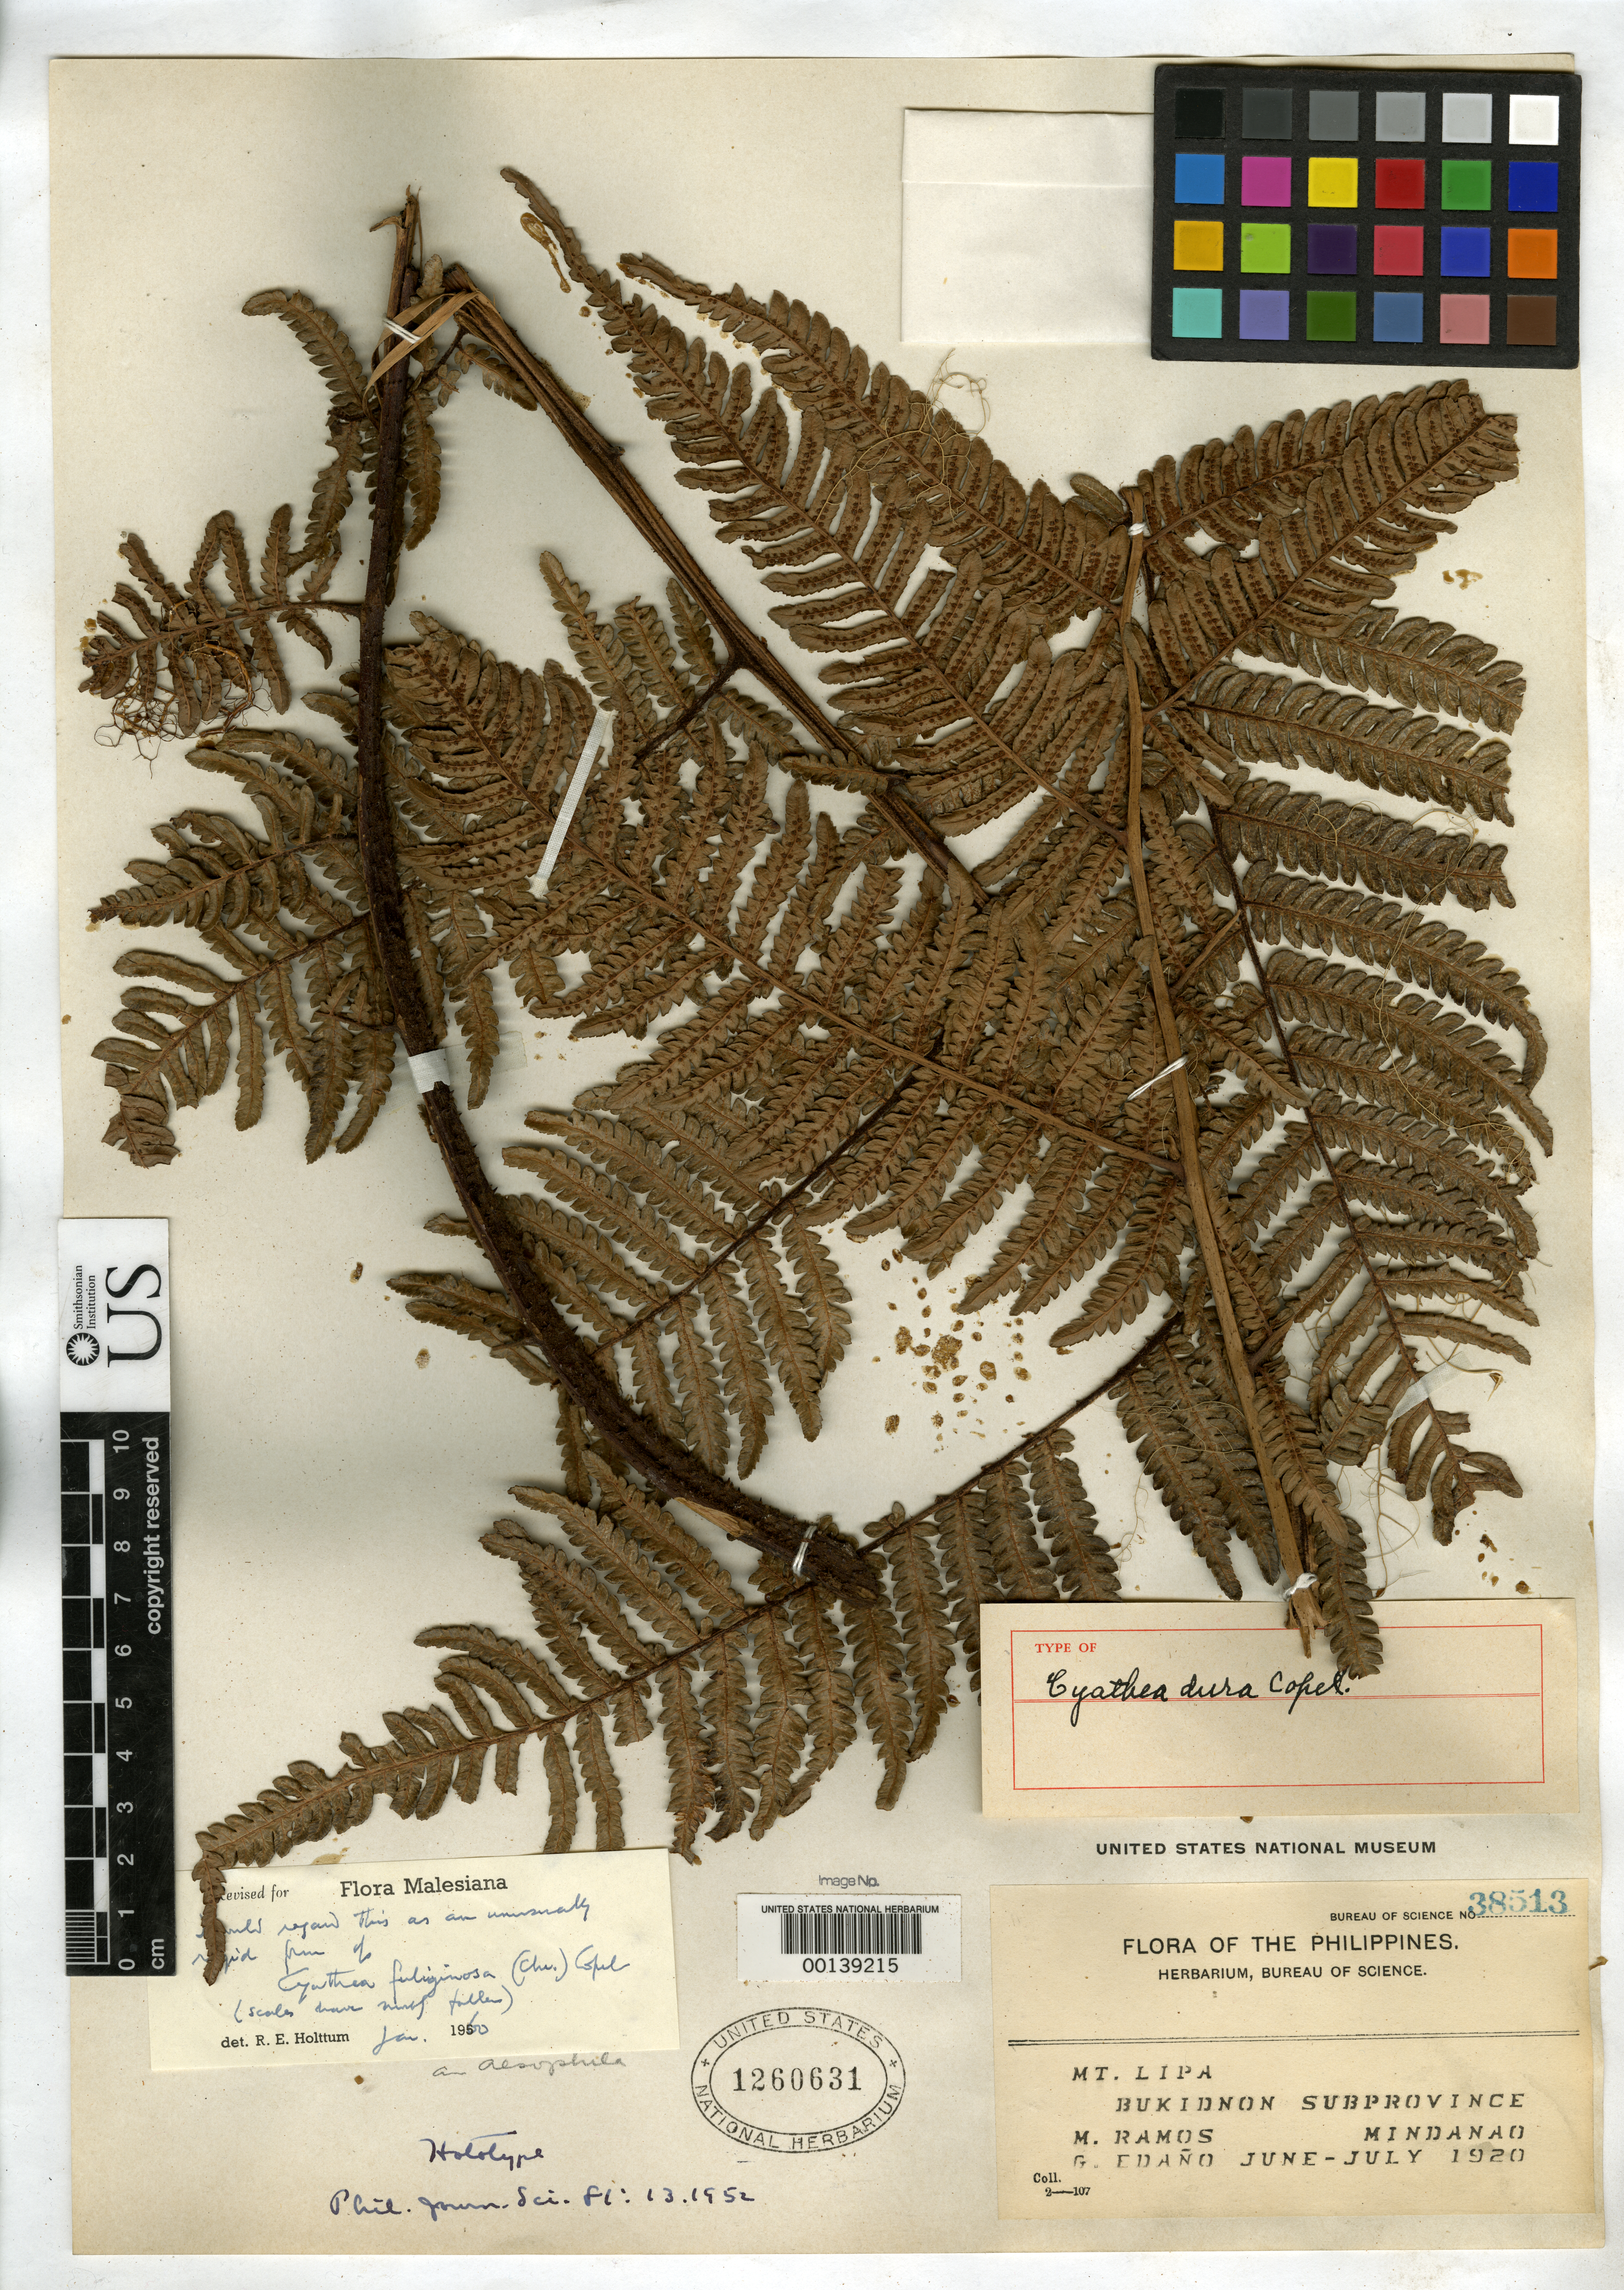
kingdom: Plantae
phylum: Tracheophyta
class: Polypodiopsida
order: Cyatheales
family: Cyatheaceae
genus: Cyathea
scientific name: Cyathea dura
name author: Copel.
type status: Holotype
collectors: M. Ramos & G. E. Edaño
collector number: Bur. Sci. 38513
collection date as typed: Jun 1920 to -- Jul 1920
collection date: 1920-06/1920-07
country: Philippines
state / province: Northern Mindanao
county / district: Bukidnon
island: Mindanao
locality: Bukidnon Subprovince.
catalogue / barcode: US 1260631